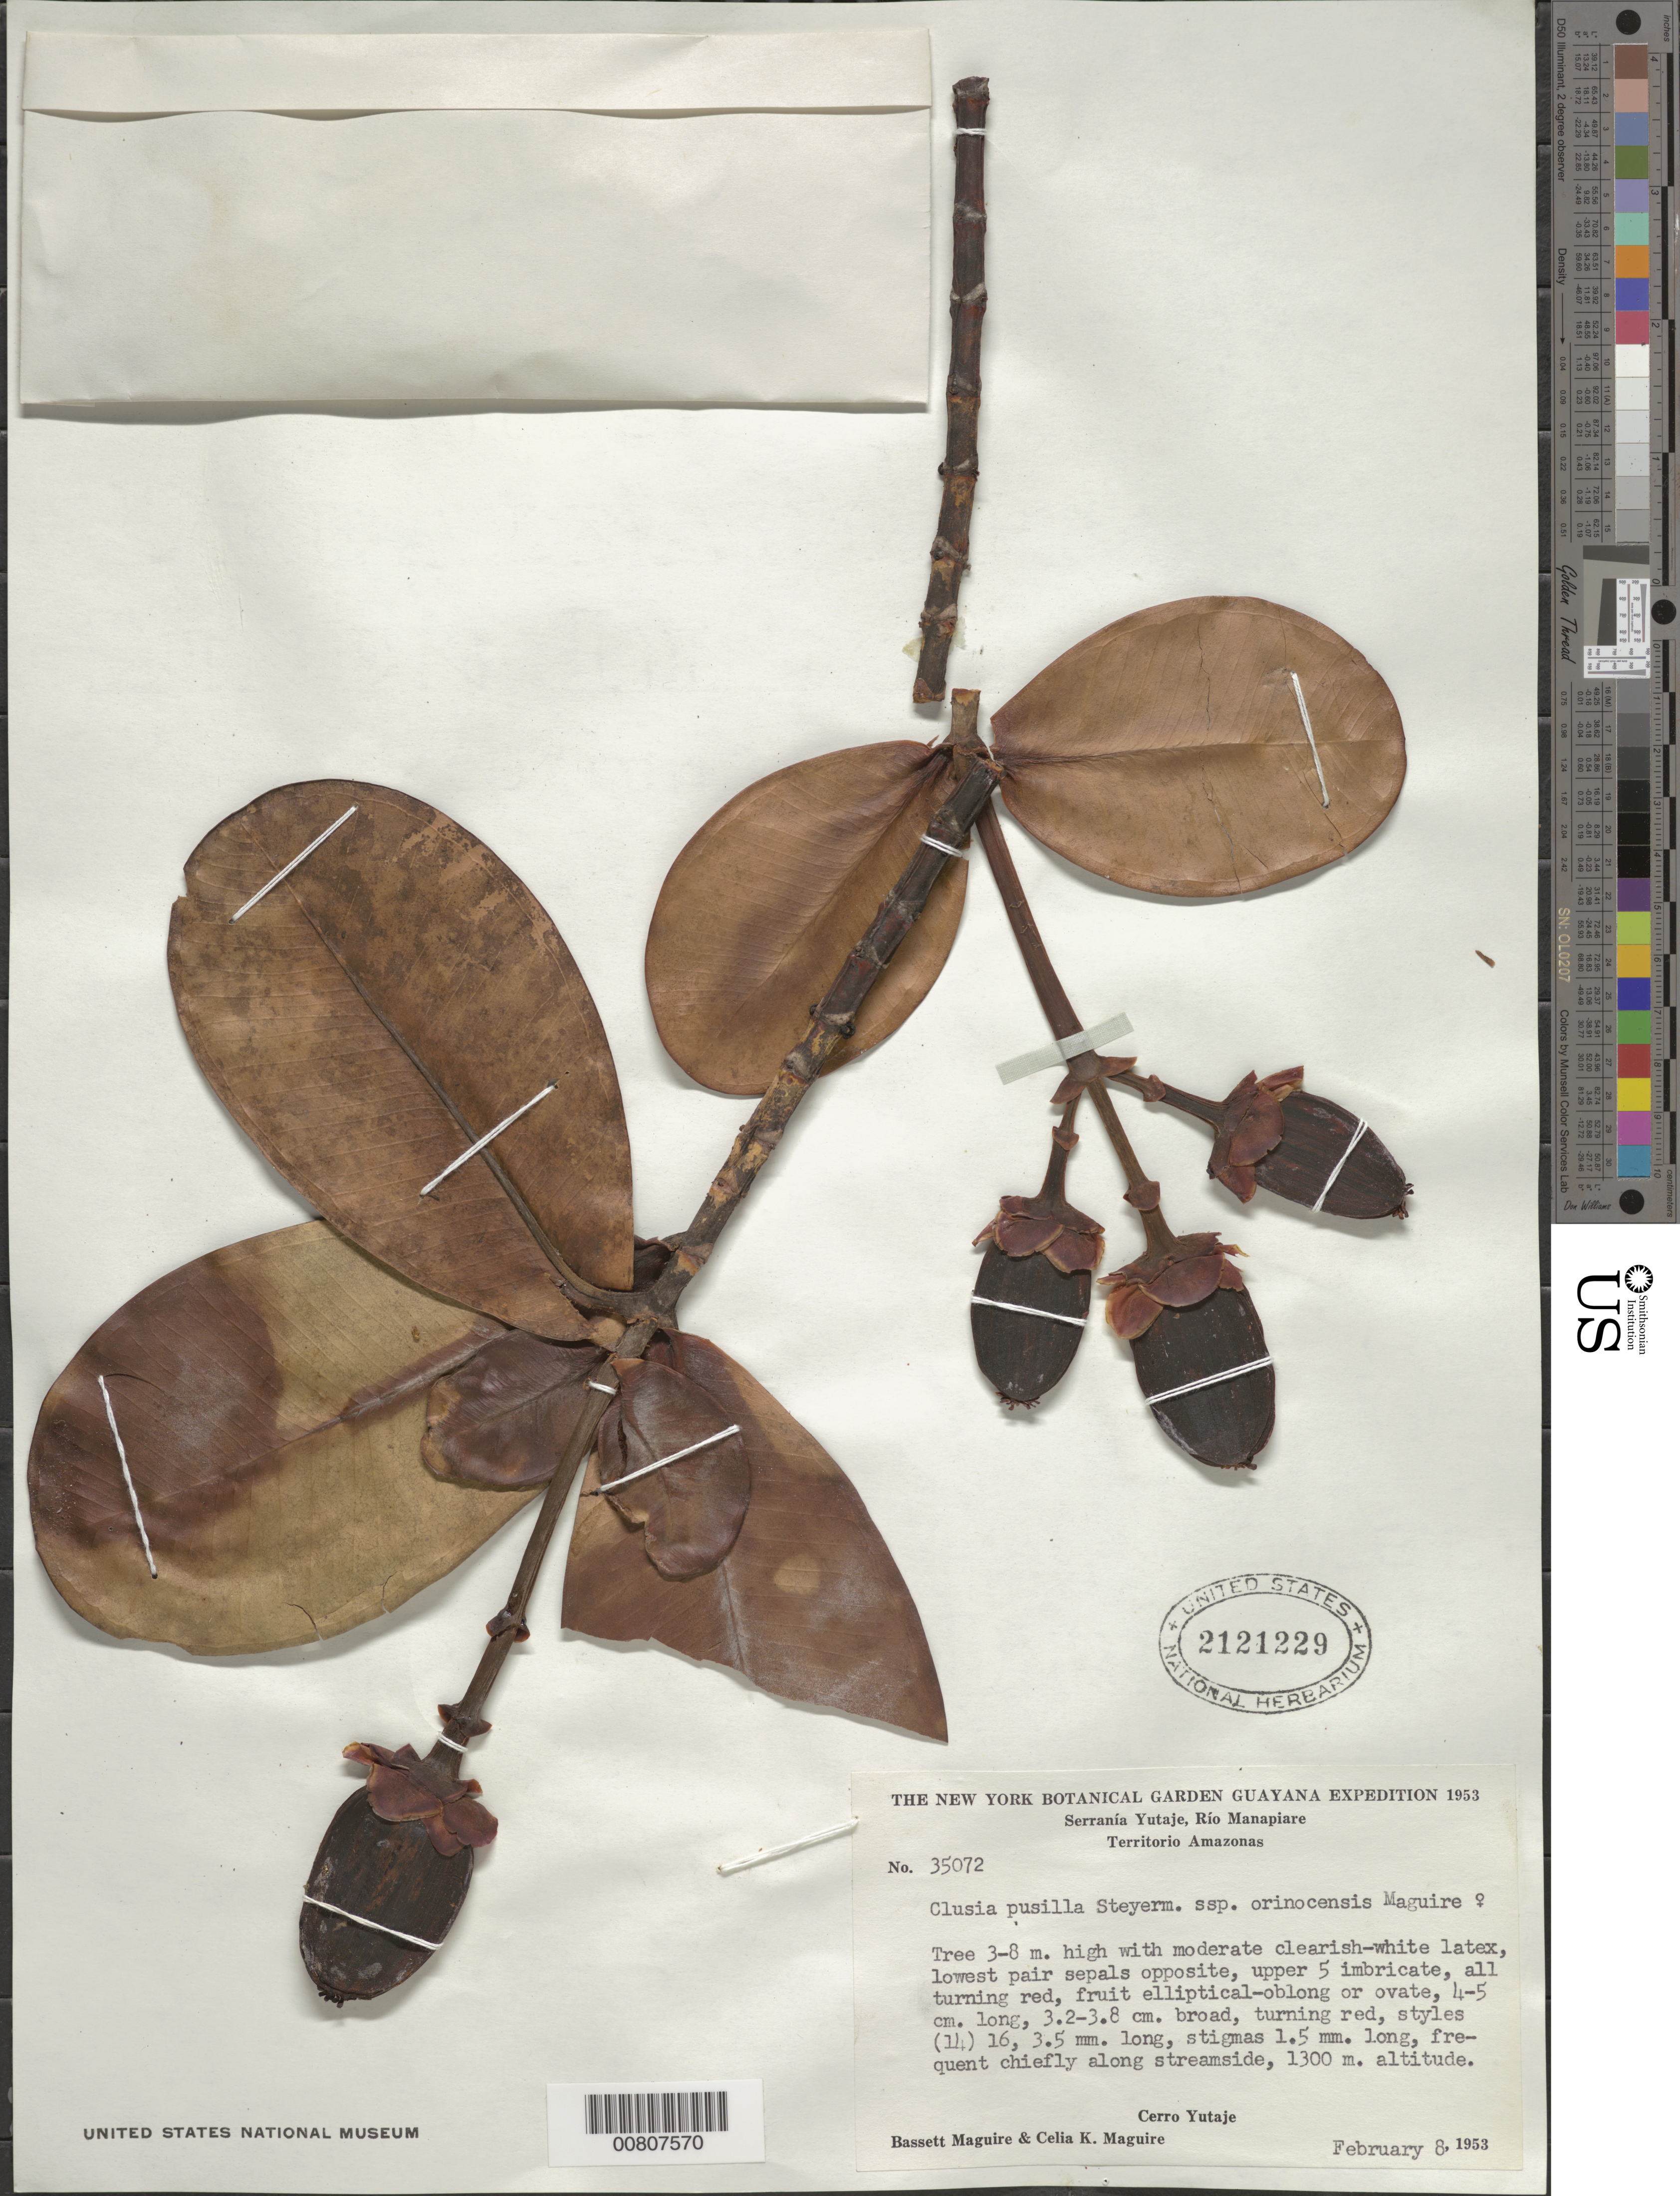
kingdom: Plantae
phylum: Tracheophyta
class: Magnoliopsida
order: Malpighiales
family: Clusiaceae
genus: Clusia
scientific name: Clusia pusilla subsp. orinocensis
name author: Maguire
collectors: B. Maguire & C. K. Maguire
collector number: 35072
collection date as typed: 8-Feb-53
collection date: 1953-02-08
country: Venezuela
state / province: Amazonas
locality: Serranía Yutajé, Río Manapiare, near Camp Yutajé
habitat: Along streamside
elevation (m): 1300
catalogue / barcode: US 2121229